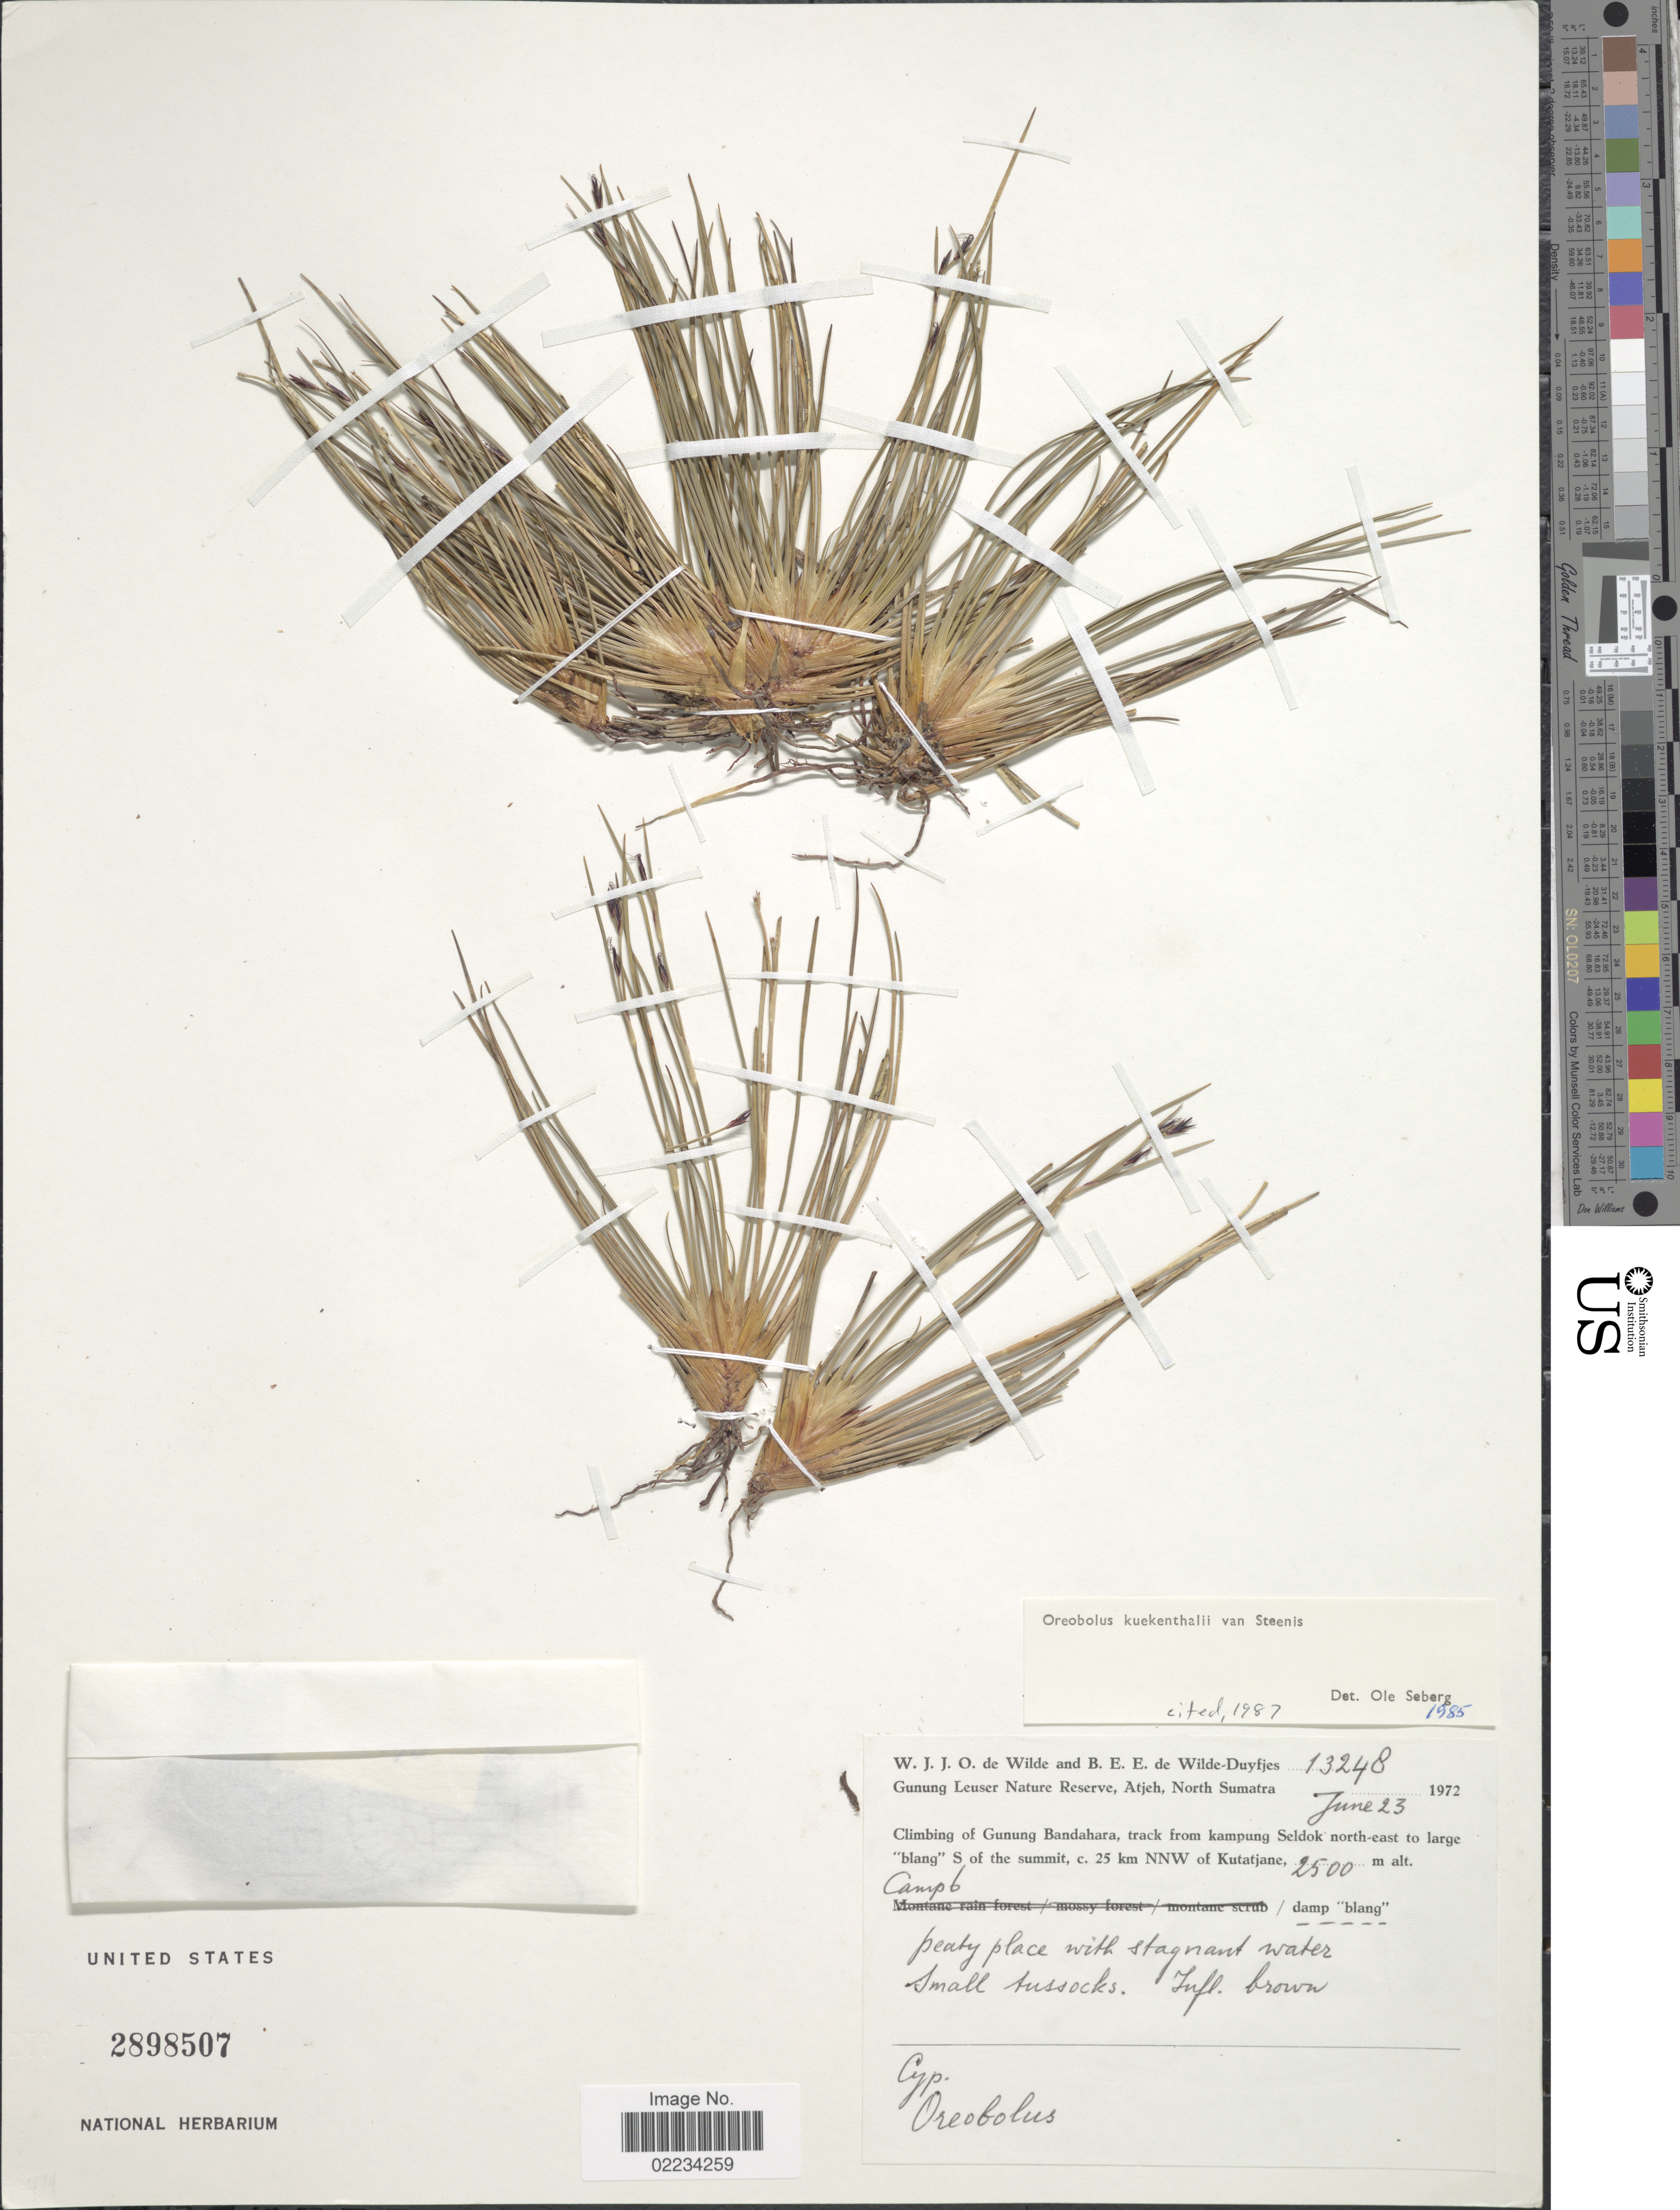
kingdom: Plantae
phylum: Tracheophyta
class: Liliopsida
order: Poales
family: Cyperaceae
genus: Oreobolus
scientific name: Oreobolus kuekenthalii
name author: Steenis ex Kük.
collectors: W. J. de Wilde & B. E. de Wilde-Duyfjes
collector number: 13248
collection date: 1972-06-23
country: Indonesia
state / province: Sumatra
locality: Gunung Leuser Nature Reserve, Atjeh, North Sumatra, Climbing Gunung Bandahara, track from kampung Seldok north-east to large 'blang' S of the summit, c. 25 km NNW of Kutatjane, Camp 6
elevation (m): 2500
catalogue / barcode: US 2898507